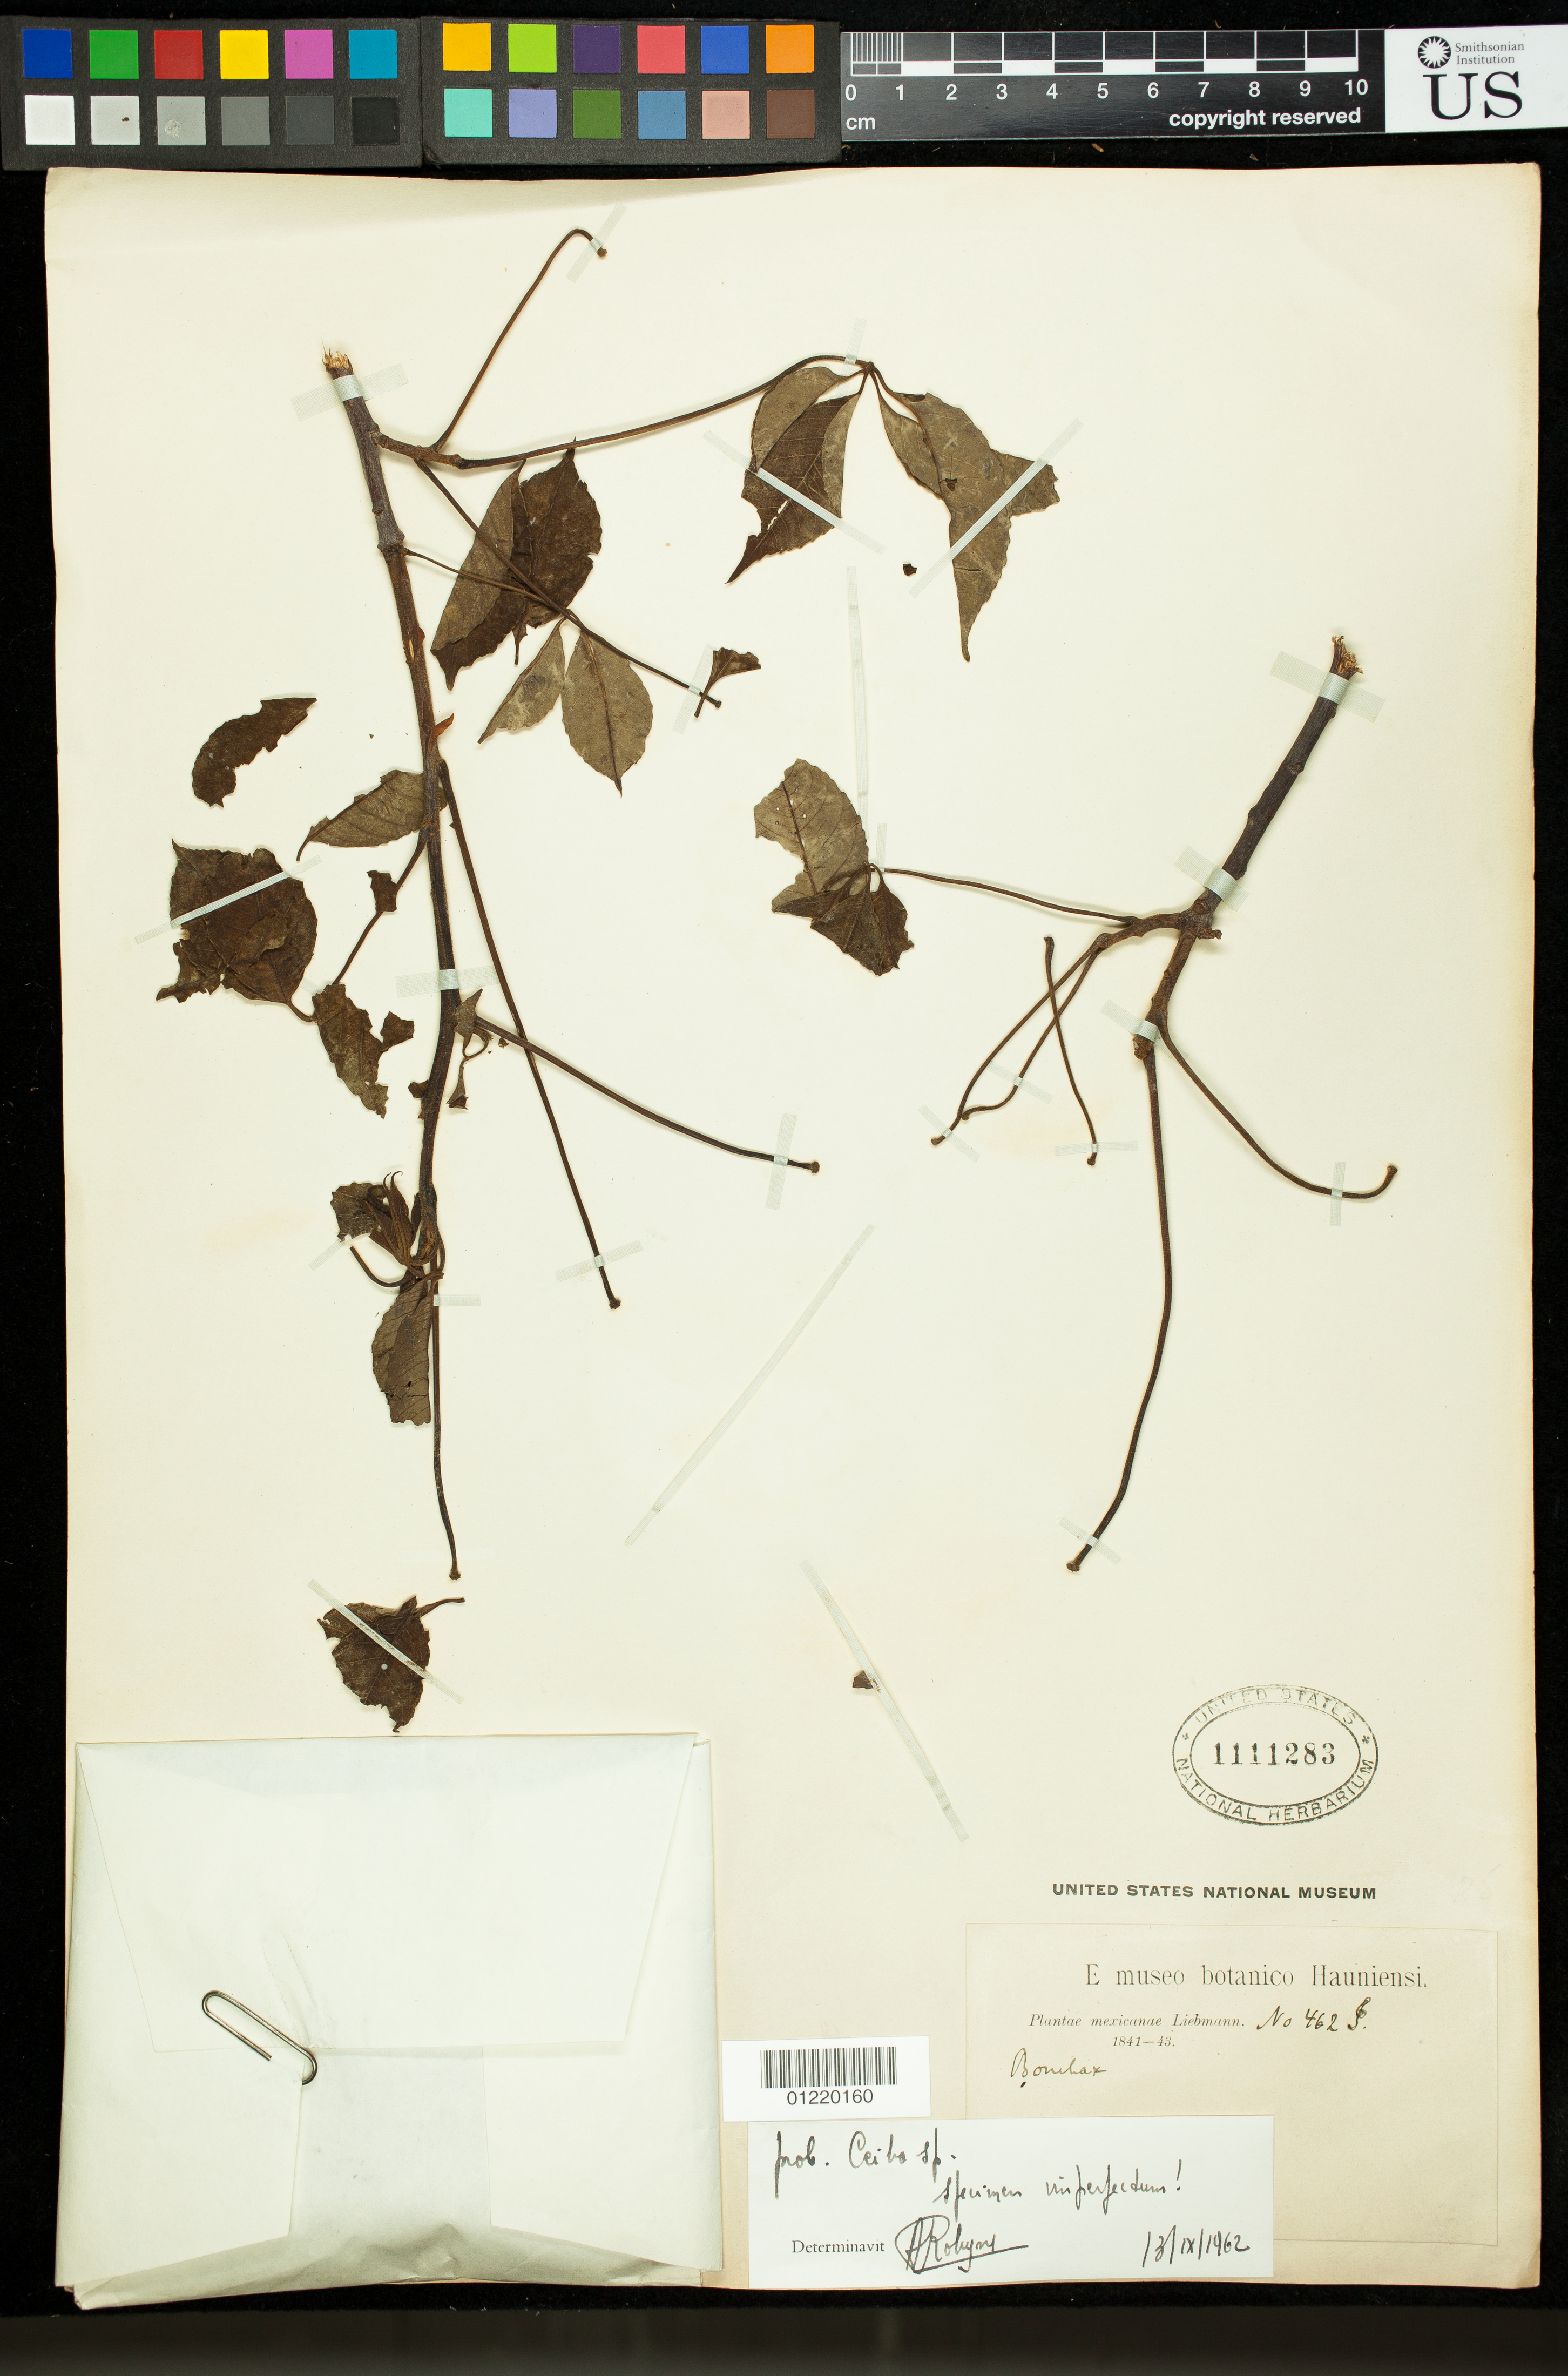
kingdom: Plantae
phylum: Tracheophyta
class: Magnoliopsida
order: Malvales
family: Malvaceae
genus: Ceiba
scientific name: Ceiba sp.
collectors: F. M. Liebmann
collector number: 462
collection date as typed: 1841/1843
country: Mexico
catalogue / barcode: US 1111283